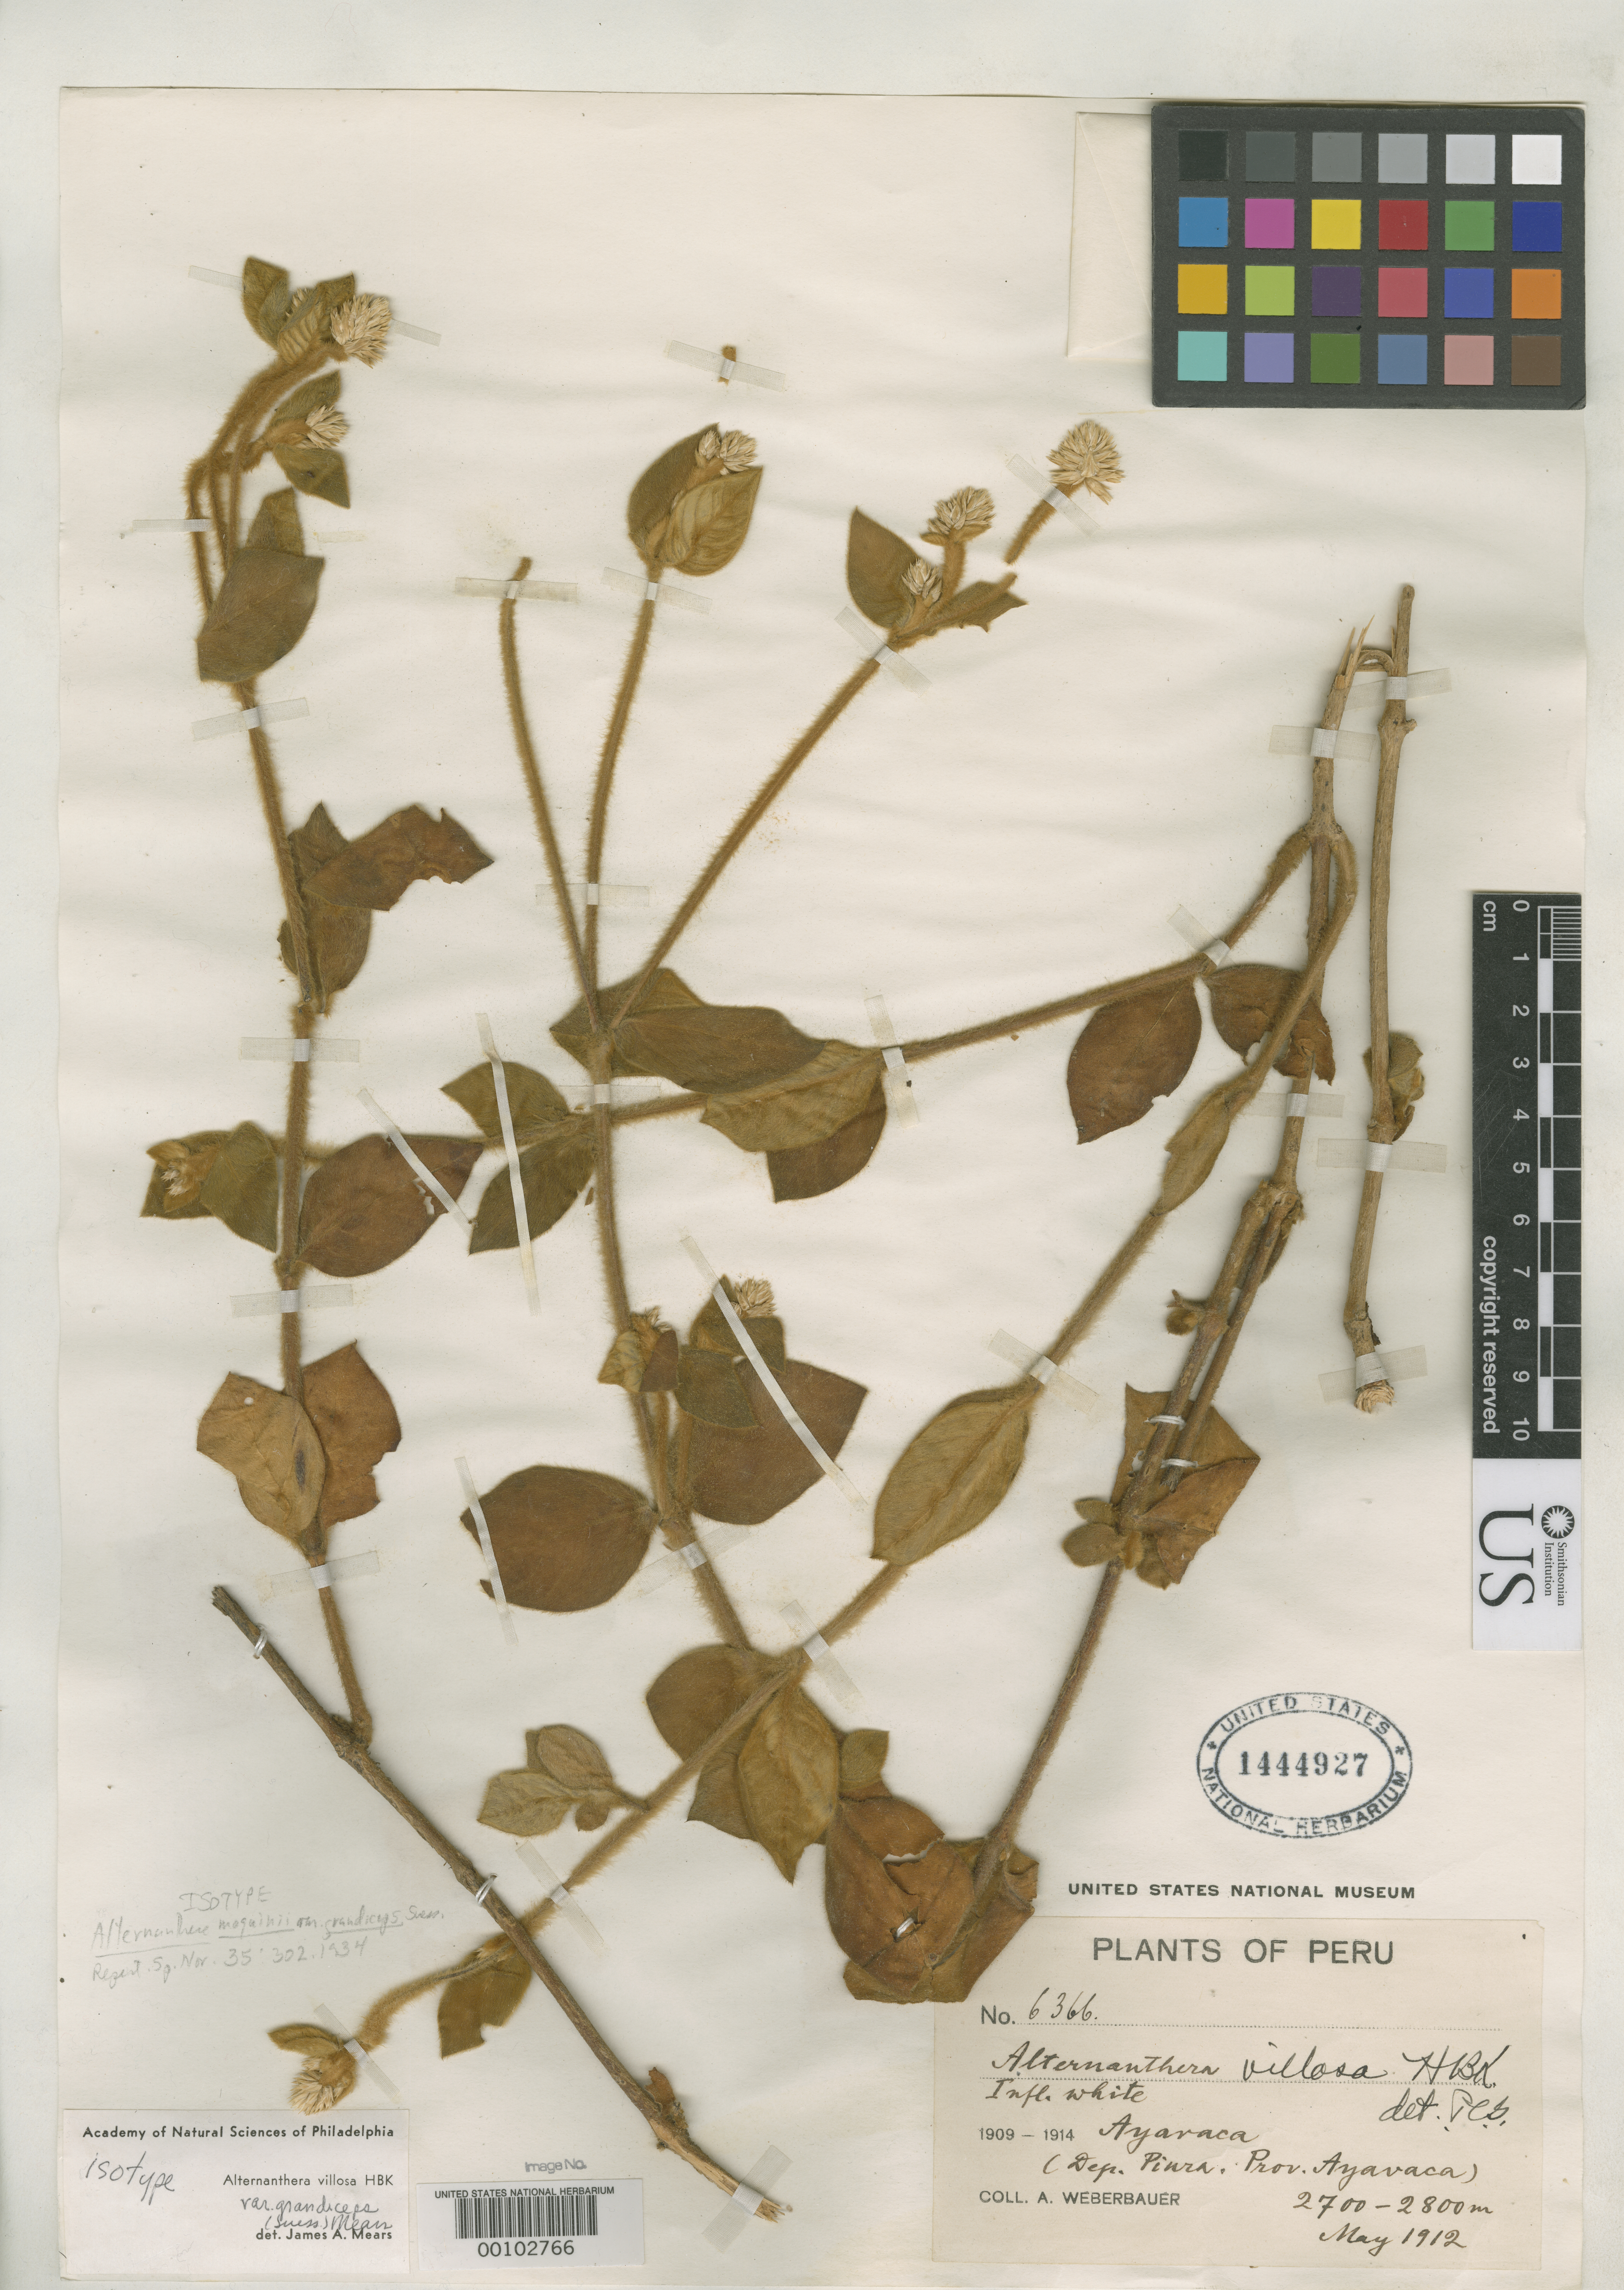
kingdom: Plantae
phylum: Tracheophyta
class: Magnoliopsida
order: Caryophyllales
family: Amaranthaceae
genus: Alternanthera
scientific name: Alternanthera moquinii var. grandiceps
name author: Suess.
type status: Isotype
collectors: A. Weberbauer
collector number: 6366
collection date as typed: May 1912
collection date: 1912-05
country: Peru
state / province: Piura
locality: Ayavaca.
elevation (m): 2700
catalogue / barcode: US 1444927